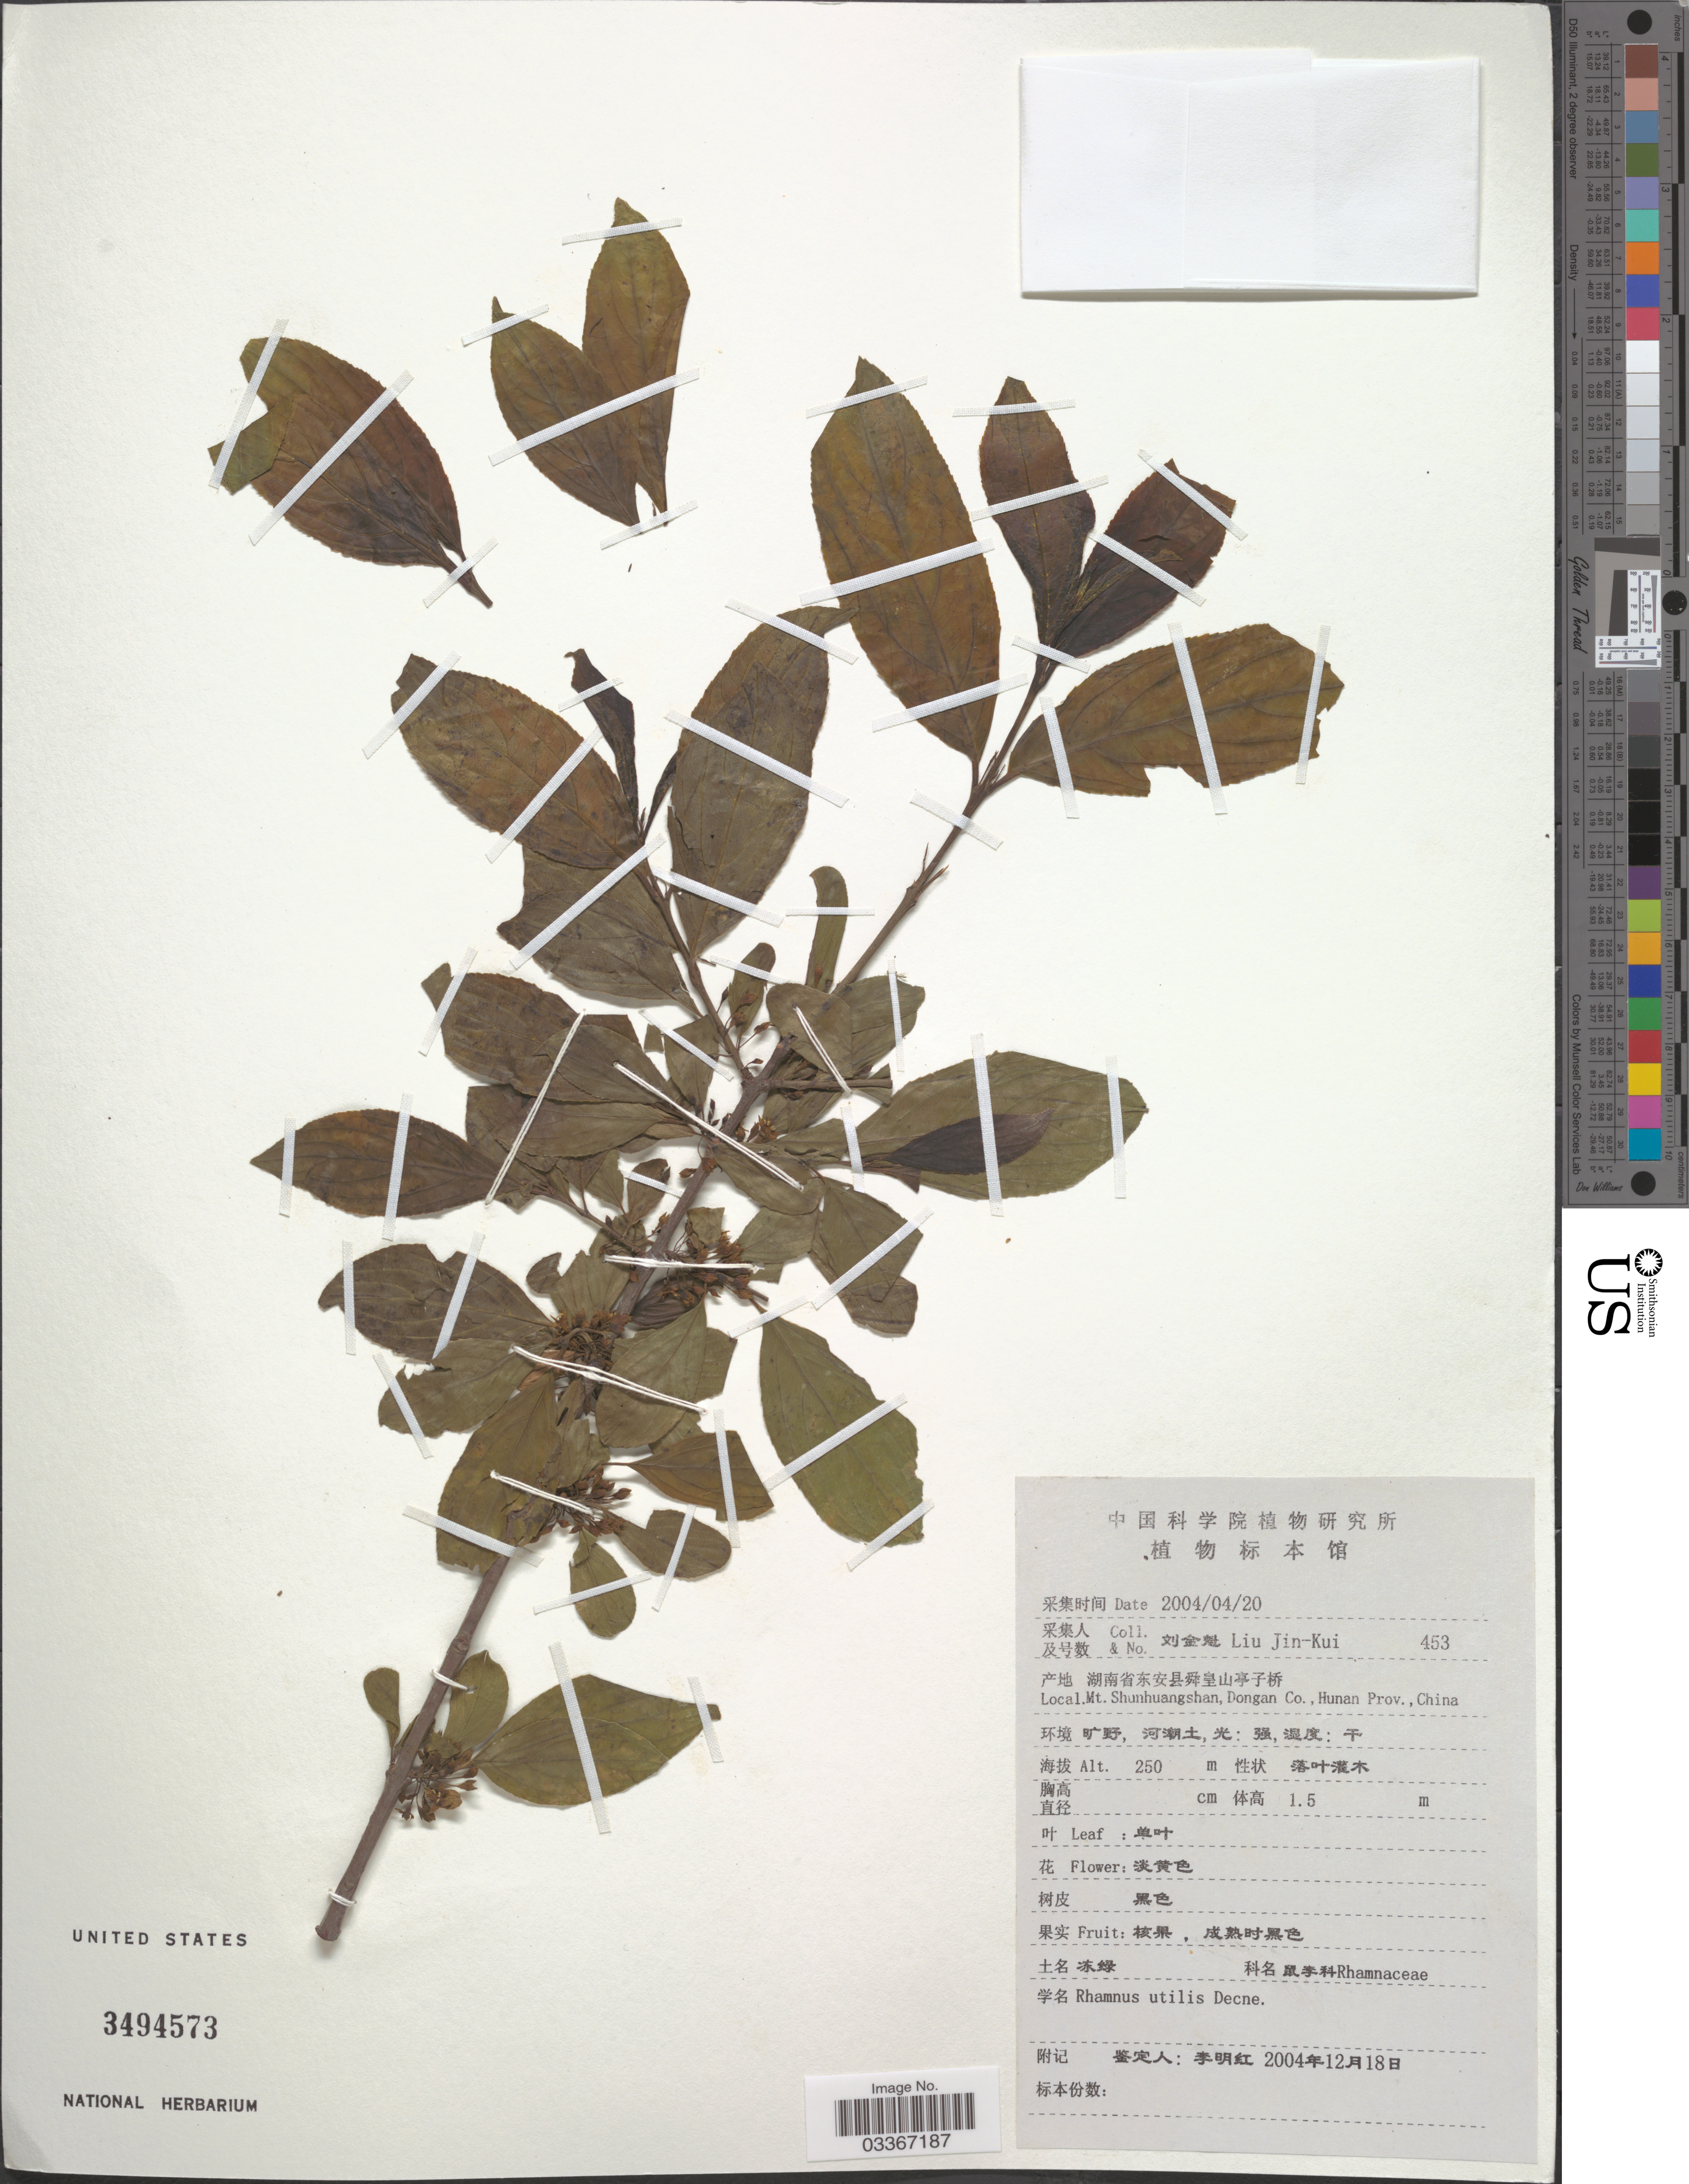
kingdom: Plantae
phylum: Tracheophyta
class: Magnoliopsida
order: Rosales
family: Rhamnaceae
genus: Rhamnus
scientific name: Rhamnus utilis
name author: Decne.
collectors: Liu Jin-Kui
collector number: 453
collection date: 2004-04-20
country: China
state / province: Hunan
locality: Mt. Shunhuangshan, Dongan Co. X.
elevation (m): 250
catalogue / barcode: US 3494573